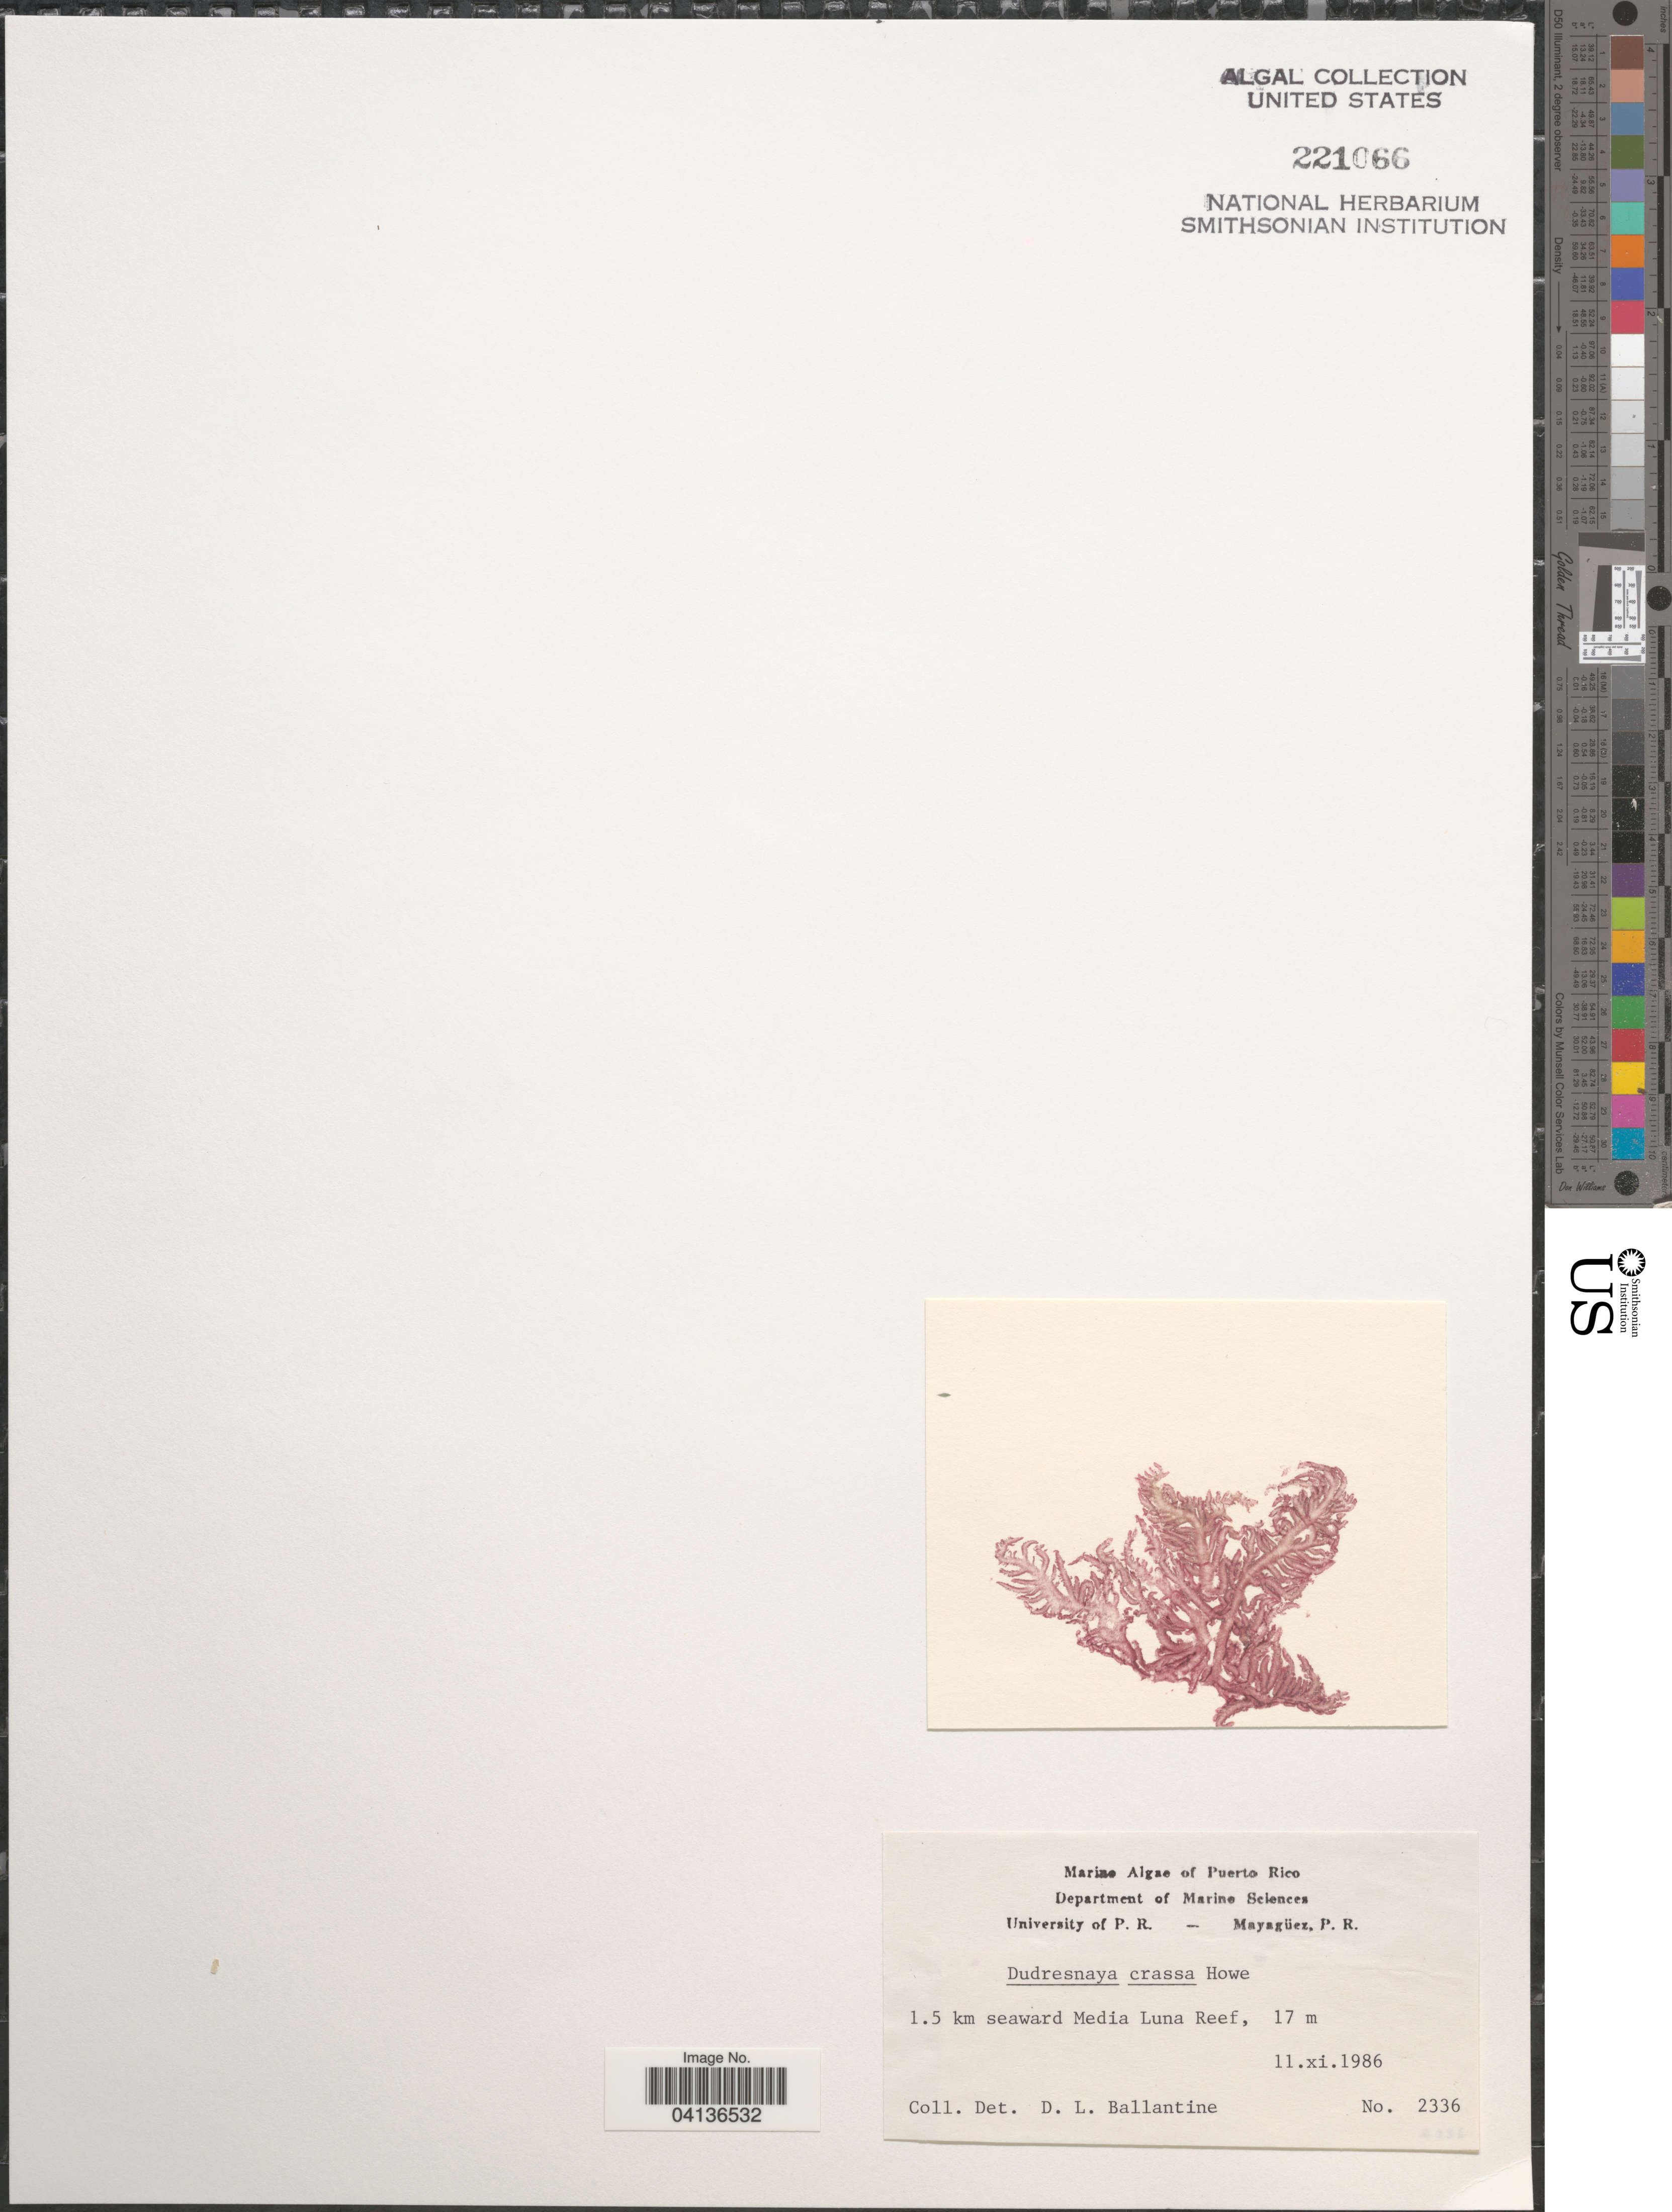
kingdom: Plantae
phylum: Rhodophyta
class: Florideophyceae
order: Gigartinales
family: Dumontiaceae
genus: Dudresnaya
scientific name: Dudresnaya crassa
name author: M. Howe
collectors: D.L. Ballantine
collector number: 2336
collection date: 1986-11-11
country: Puerto Rico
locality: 1.5 km seaward Media Luna Reef.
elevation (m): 17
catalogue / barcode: US 221066